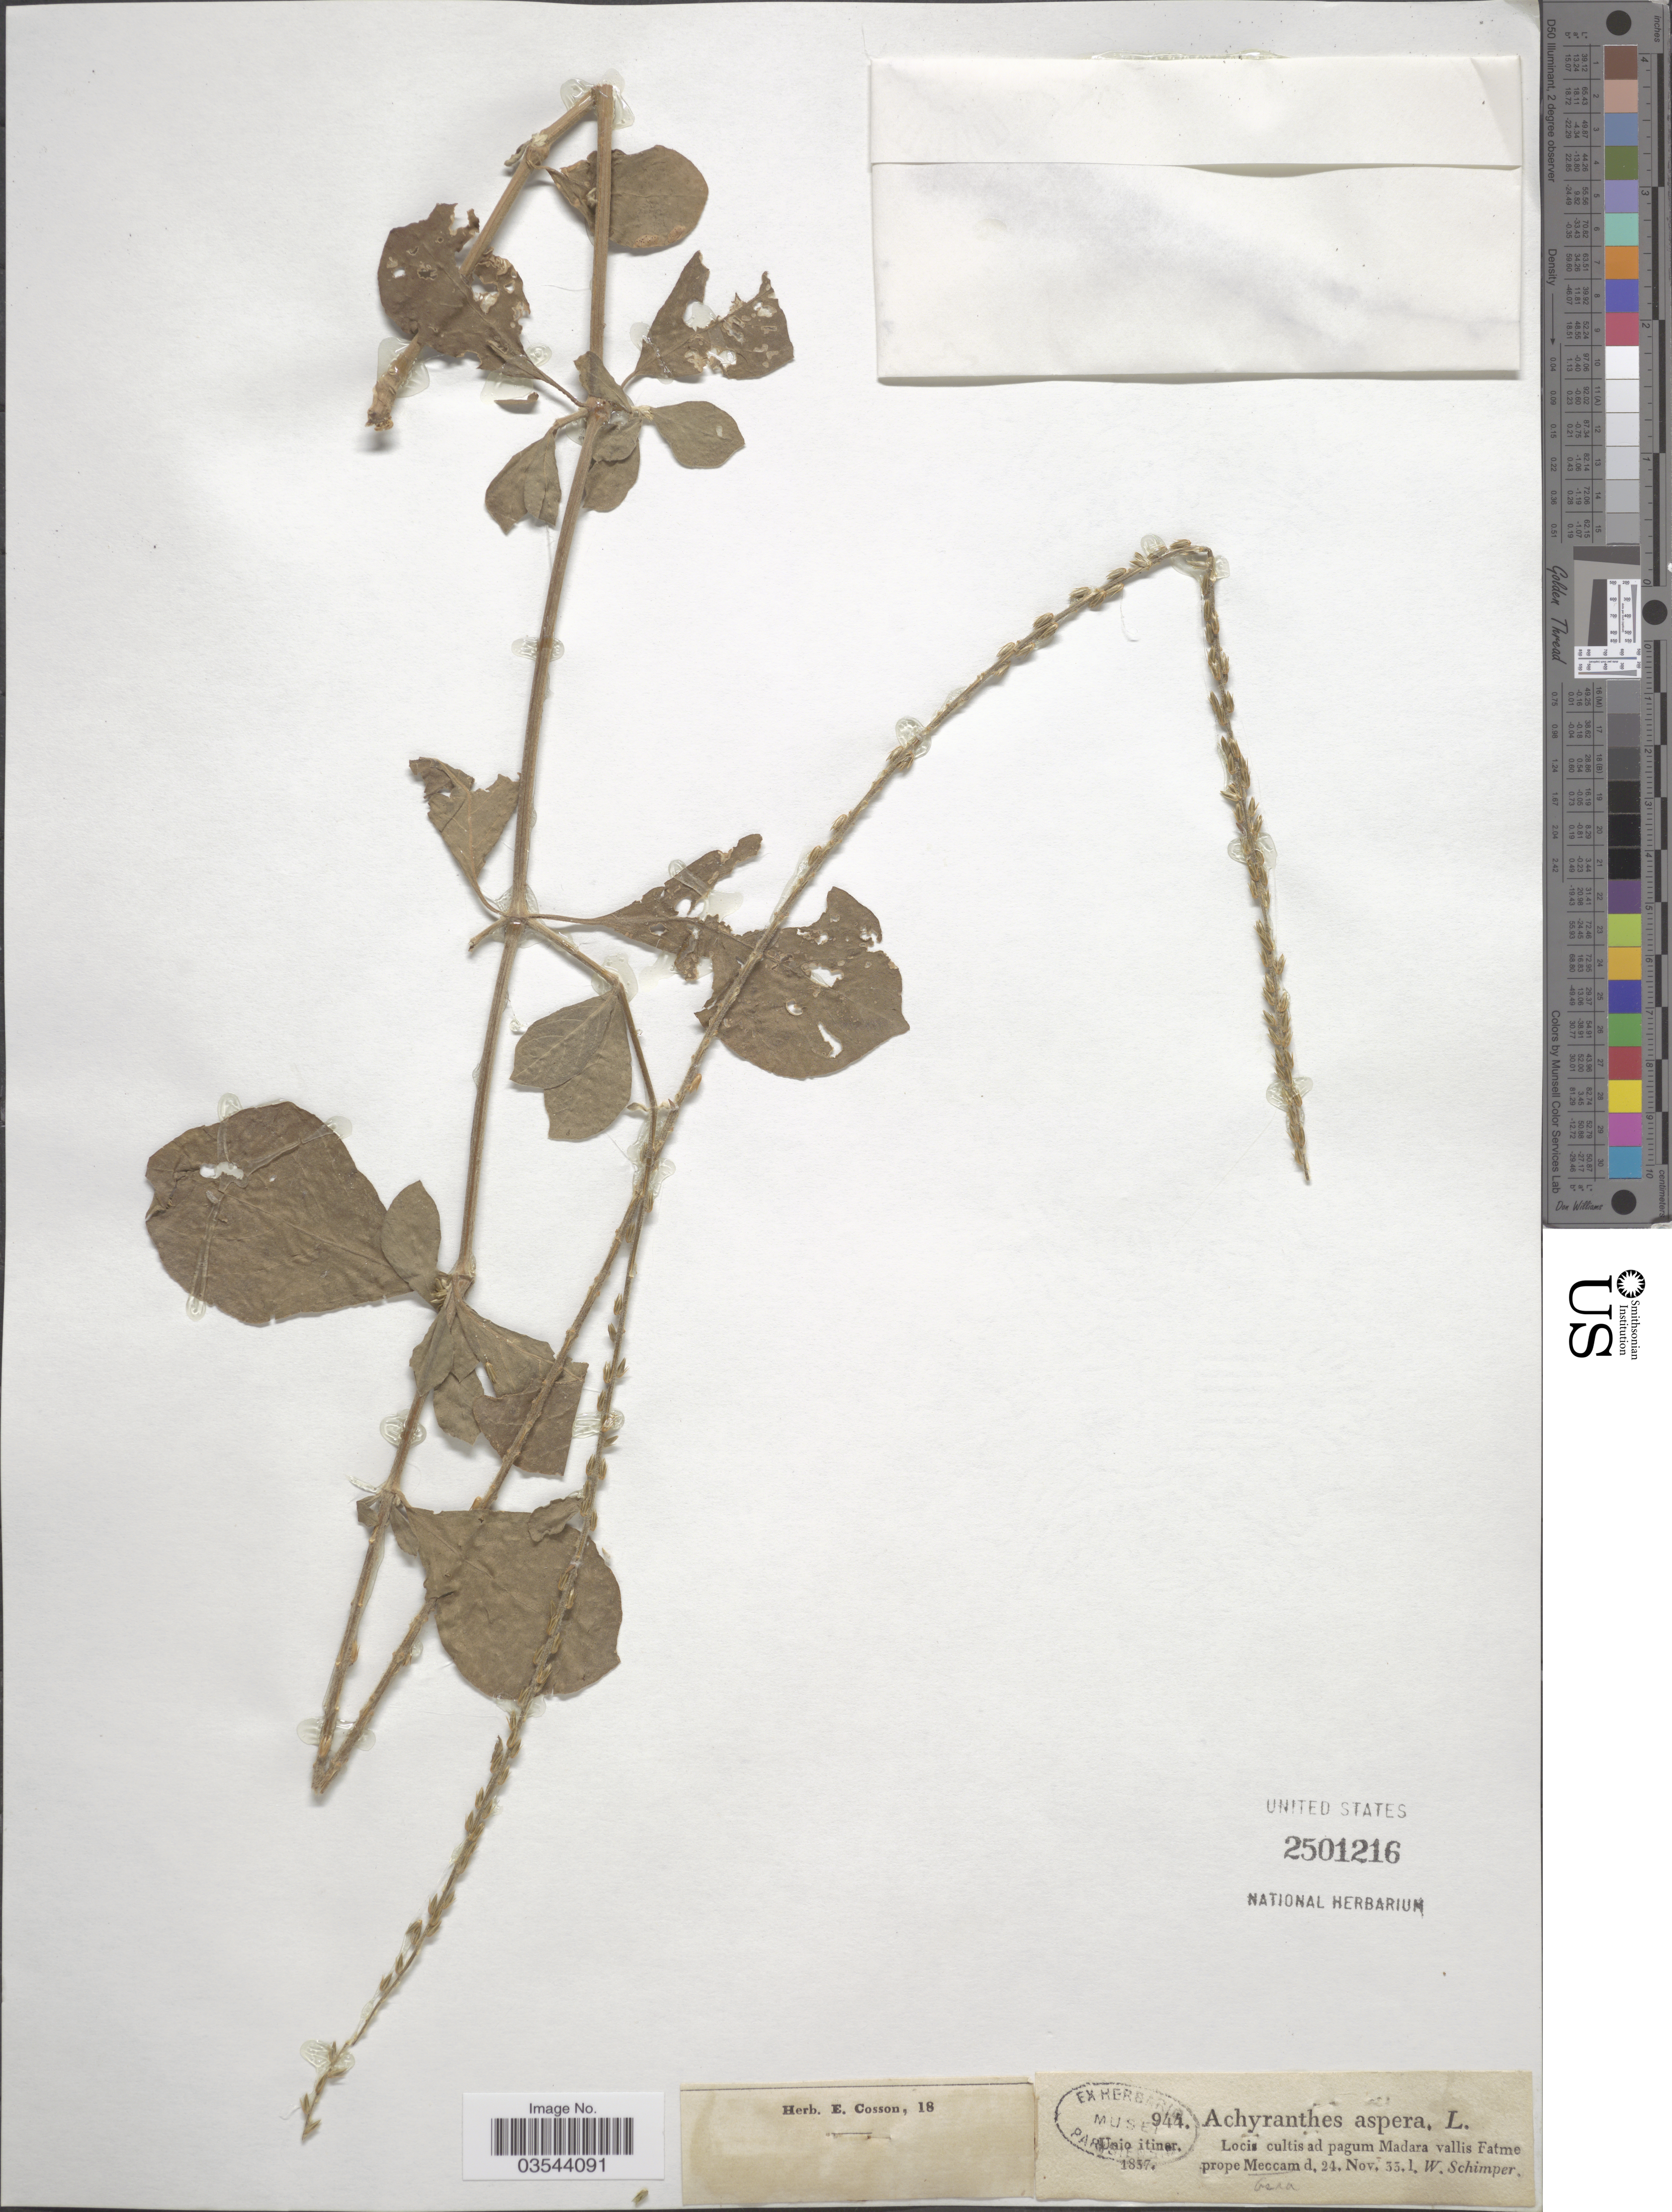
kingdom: Plantae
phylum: Tracheophyta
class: Magnoliopsida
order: Caryophyllales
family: Amaranthaceae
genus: Achyranthes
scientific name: Achyranthes aspera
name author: L.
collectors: W. Schimper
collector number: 944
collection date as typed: Transcribed d/m/y: 24/11/33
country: Saudi Arabia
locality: Madara vallis Fatme prope Meccam.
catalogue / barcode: US 2501216